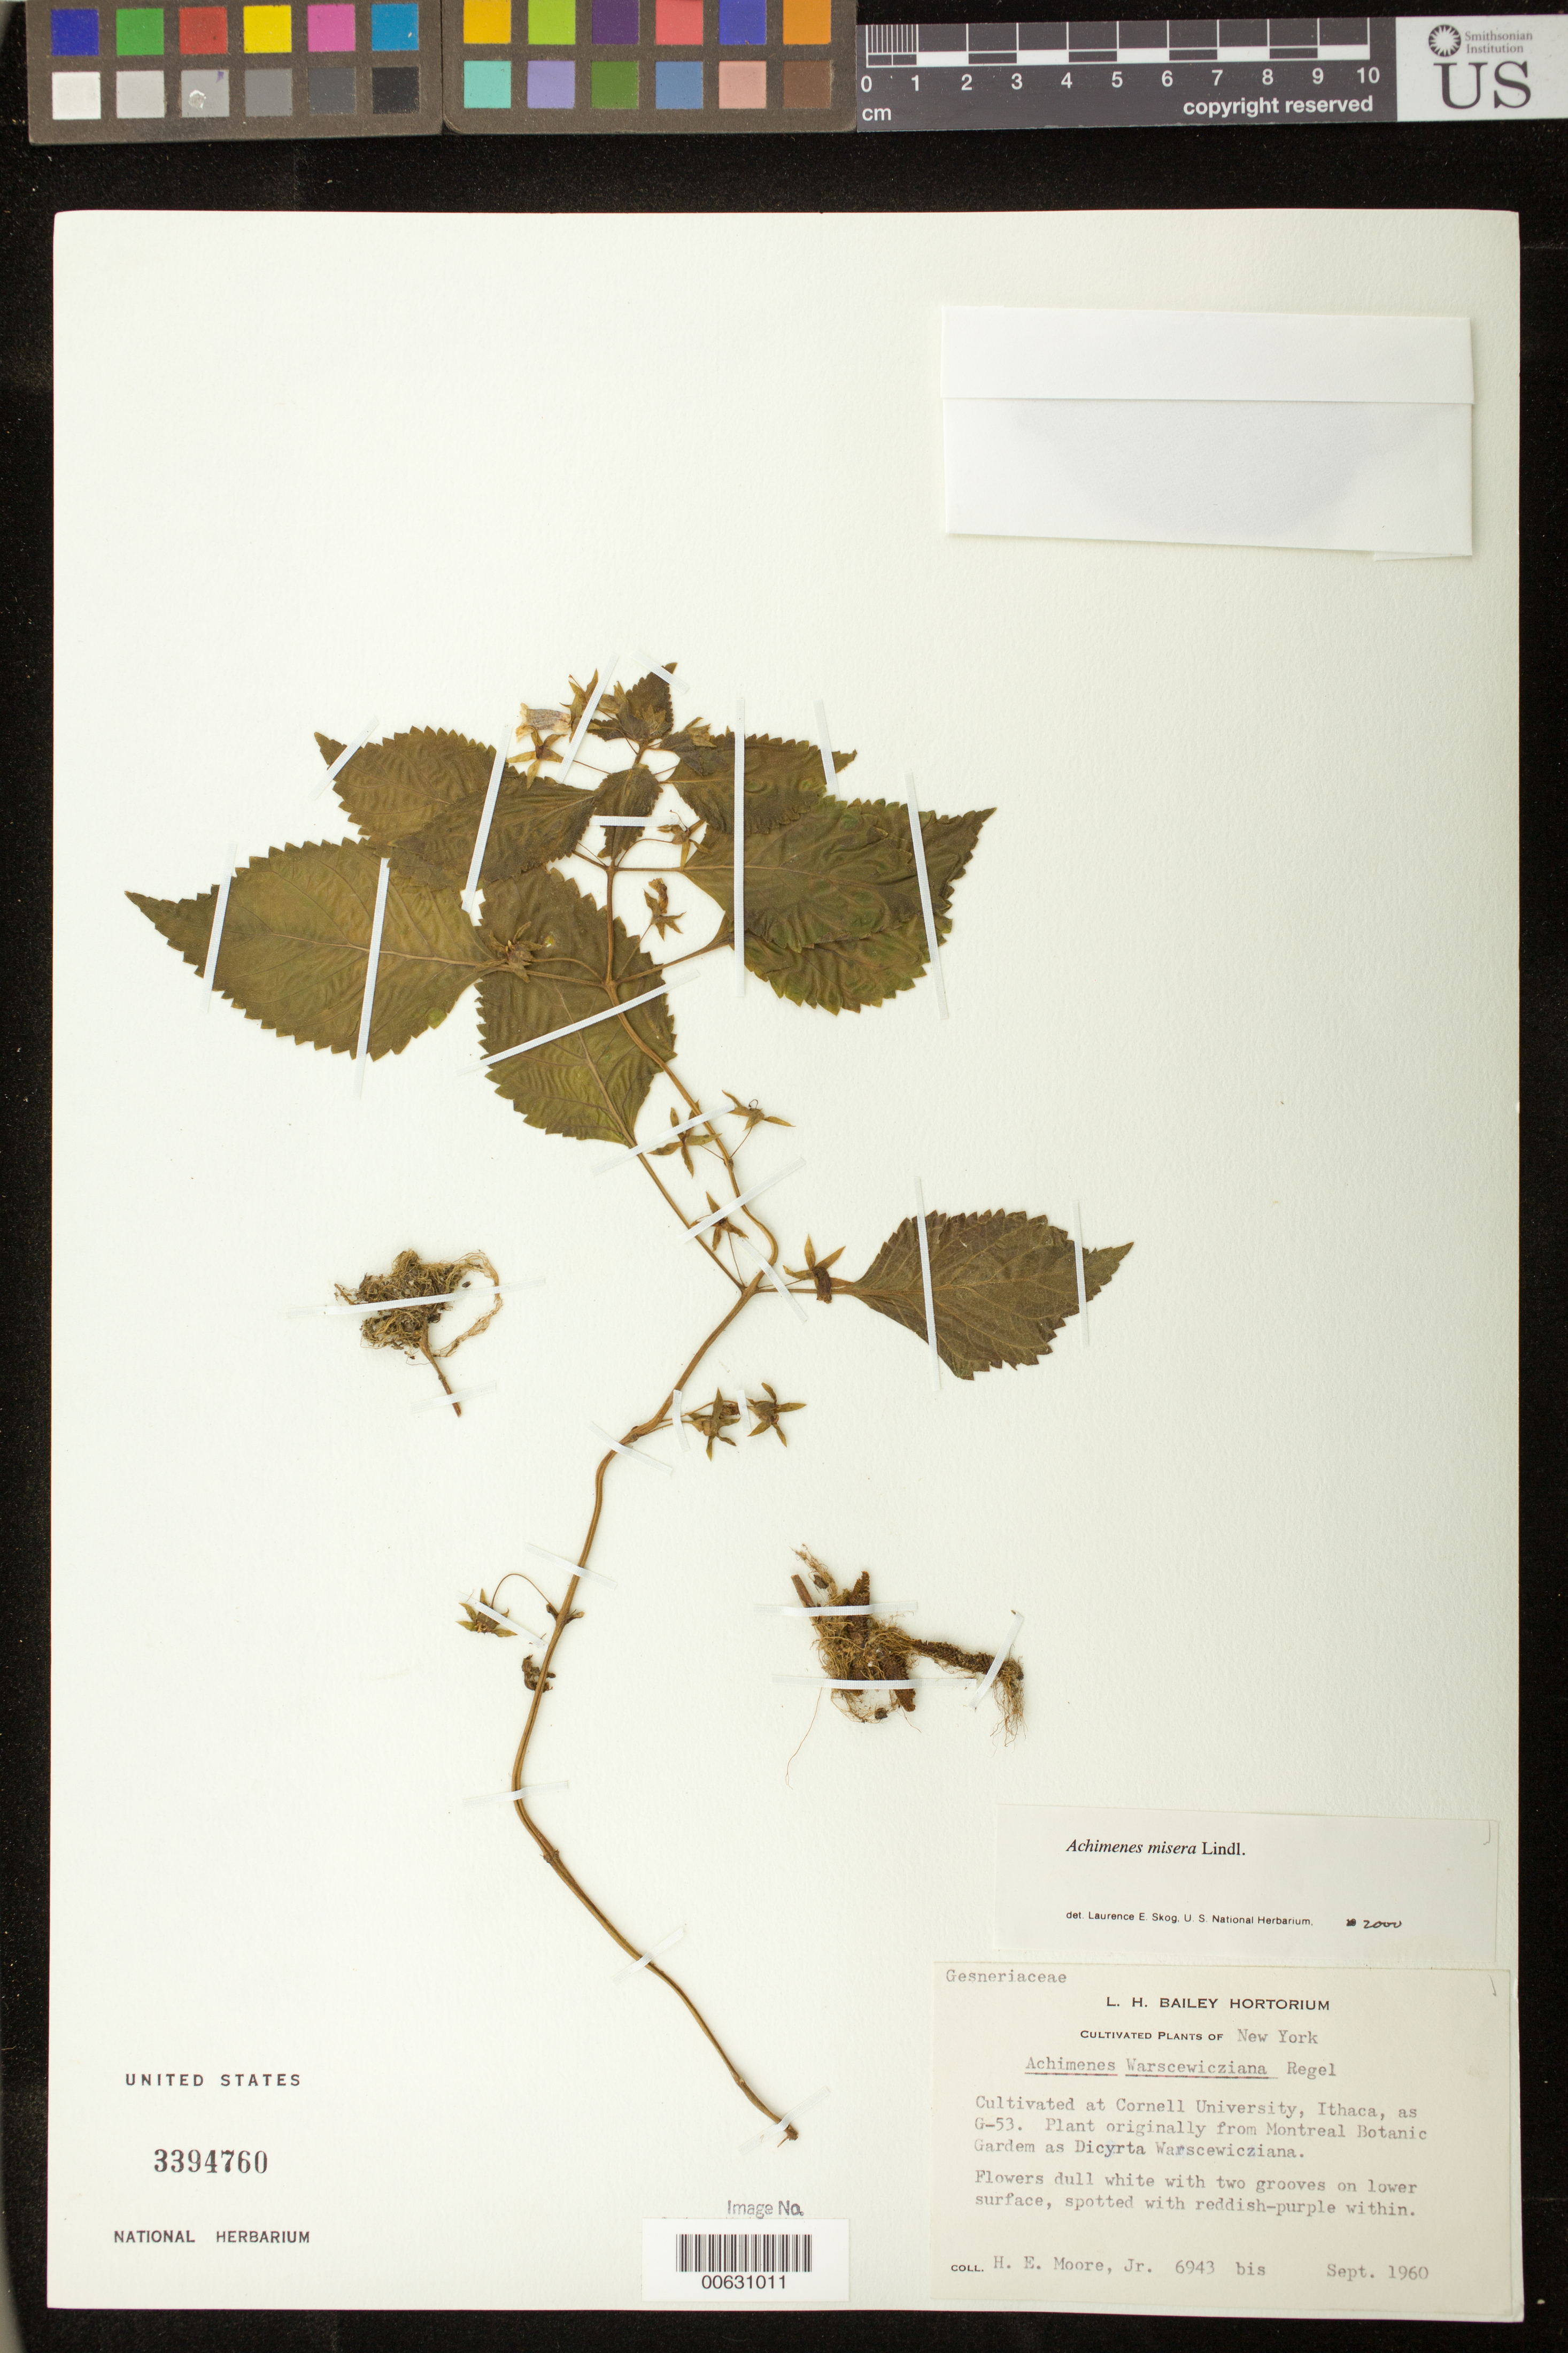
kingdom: Plantae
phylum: Tracheophyta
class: Magnoliopsida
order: Lamiales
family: Gesneriaceae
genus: Achimenes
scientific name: Achimenes misera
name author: Lindl.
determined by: Skog, Laurence E.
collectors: H. E. Moore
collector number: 6943 bis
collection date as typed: Sep 1960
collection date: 1960-09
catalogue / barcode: US 3394760